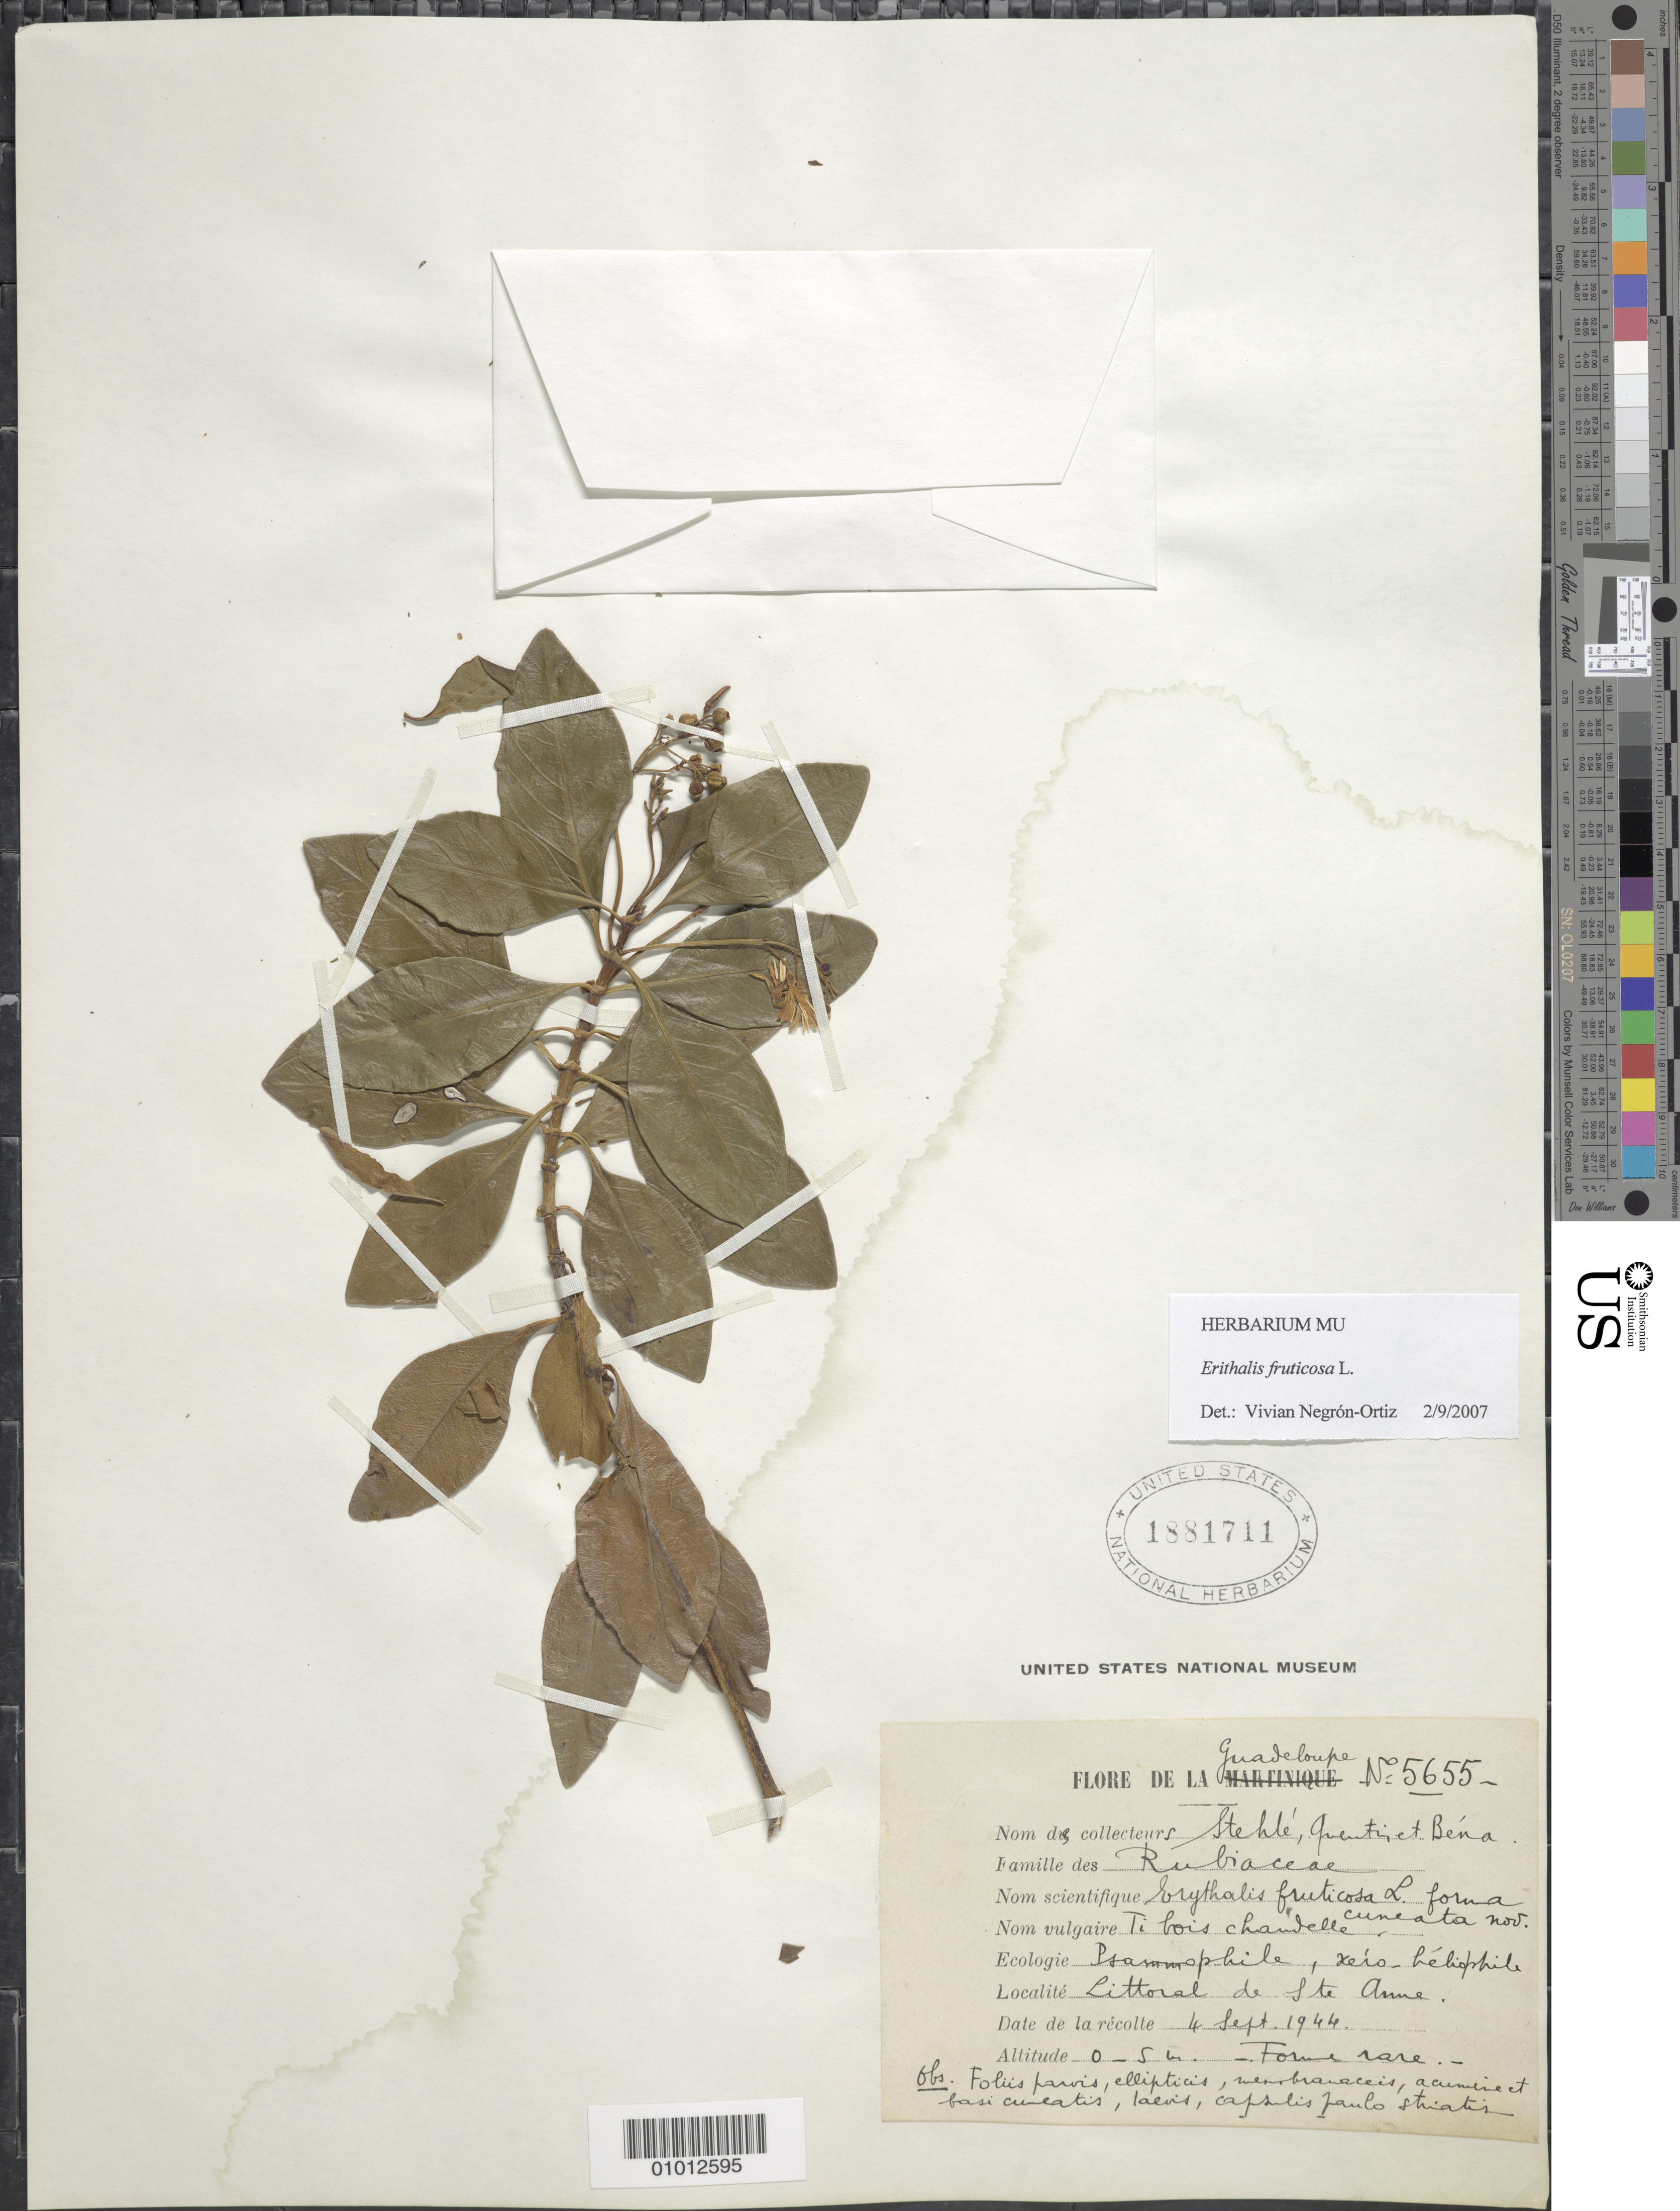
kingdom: Plantae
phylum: Tracheophyta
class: Magnoliopsida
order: Gentianales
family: Rubiaceae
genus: Erithalis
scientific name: Erithalis fruticosa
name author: L.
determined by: Negrón-Ortiz, V.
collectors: H. Stehlé, R. Quentin & P. Bena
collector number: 5655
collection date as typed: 04 Sep 1944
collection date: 1944-09-04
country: Guadeloupe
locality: Littoral de Ste. Anne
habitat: Psammophile, xéro-héliophile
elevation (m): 0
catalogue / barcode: US 1881711